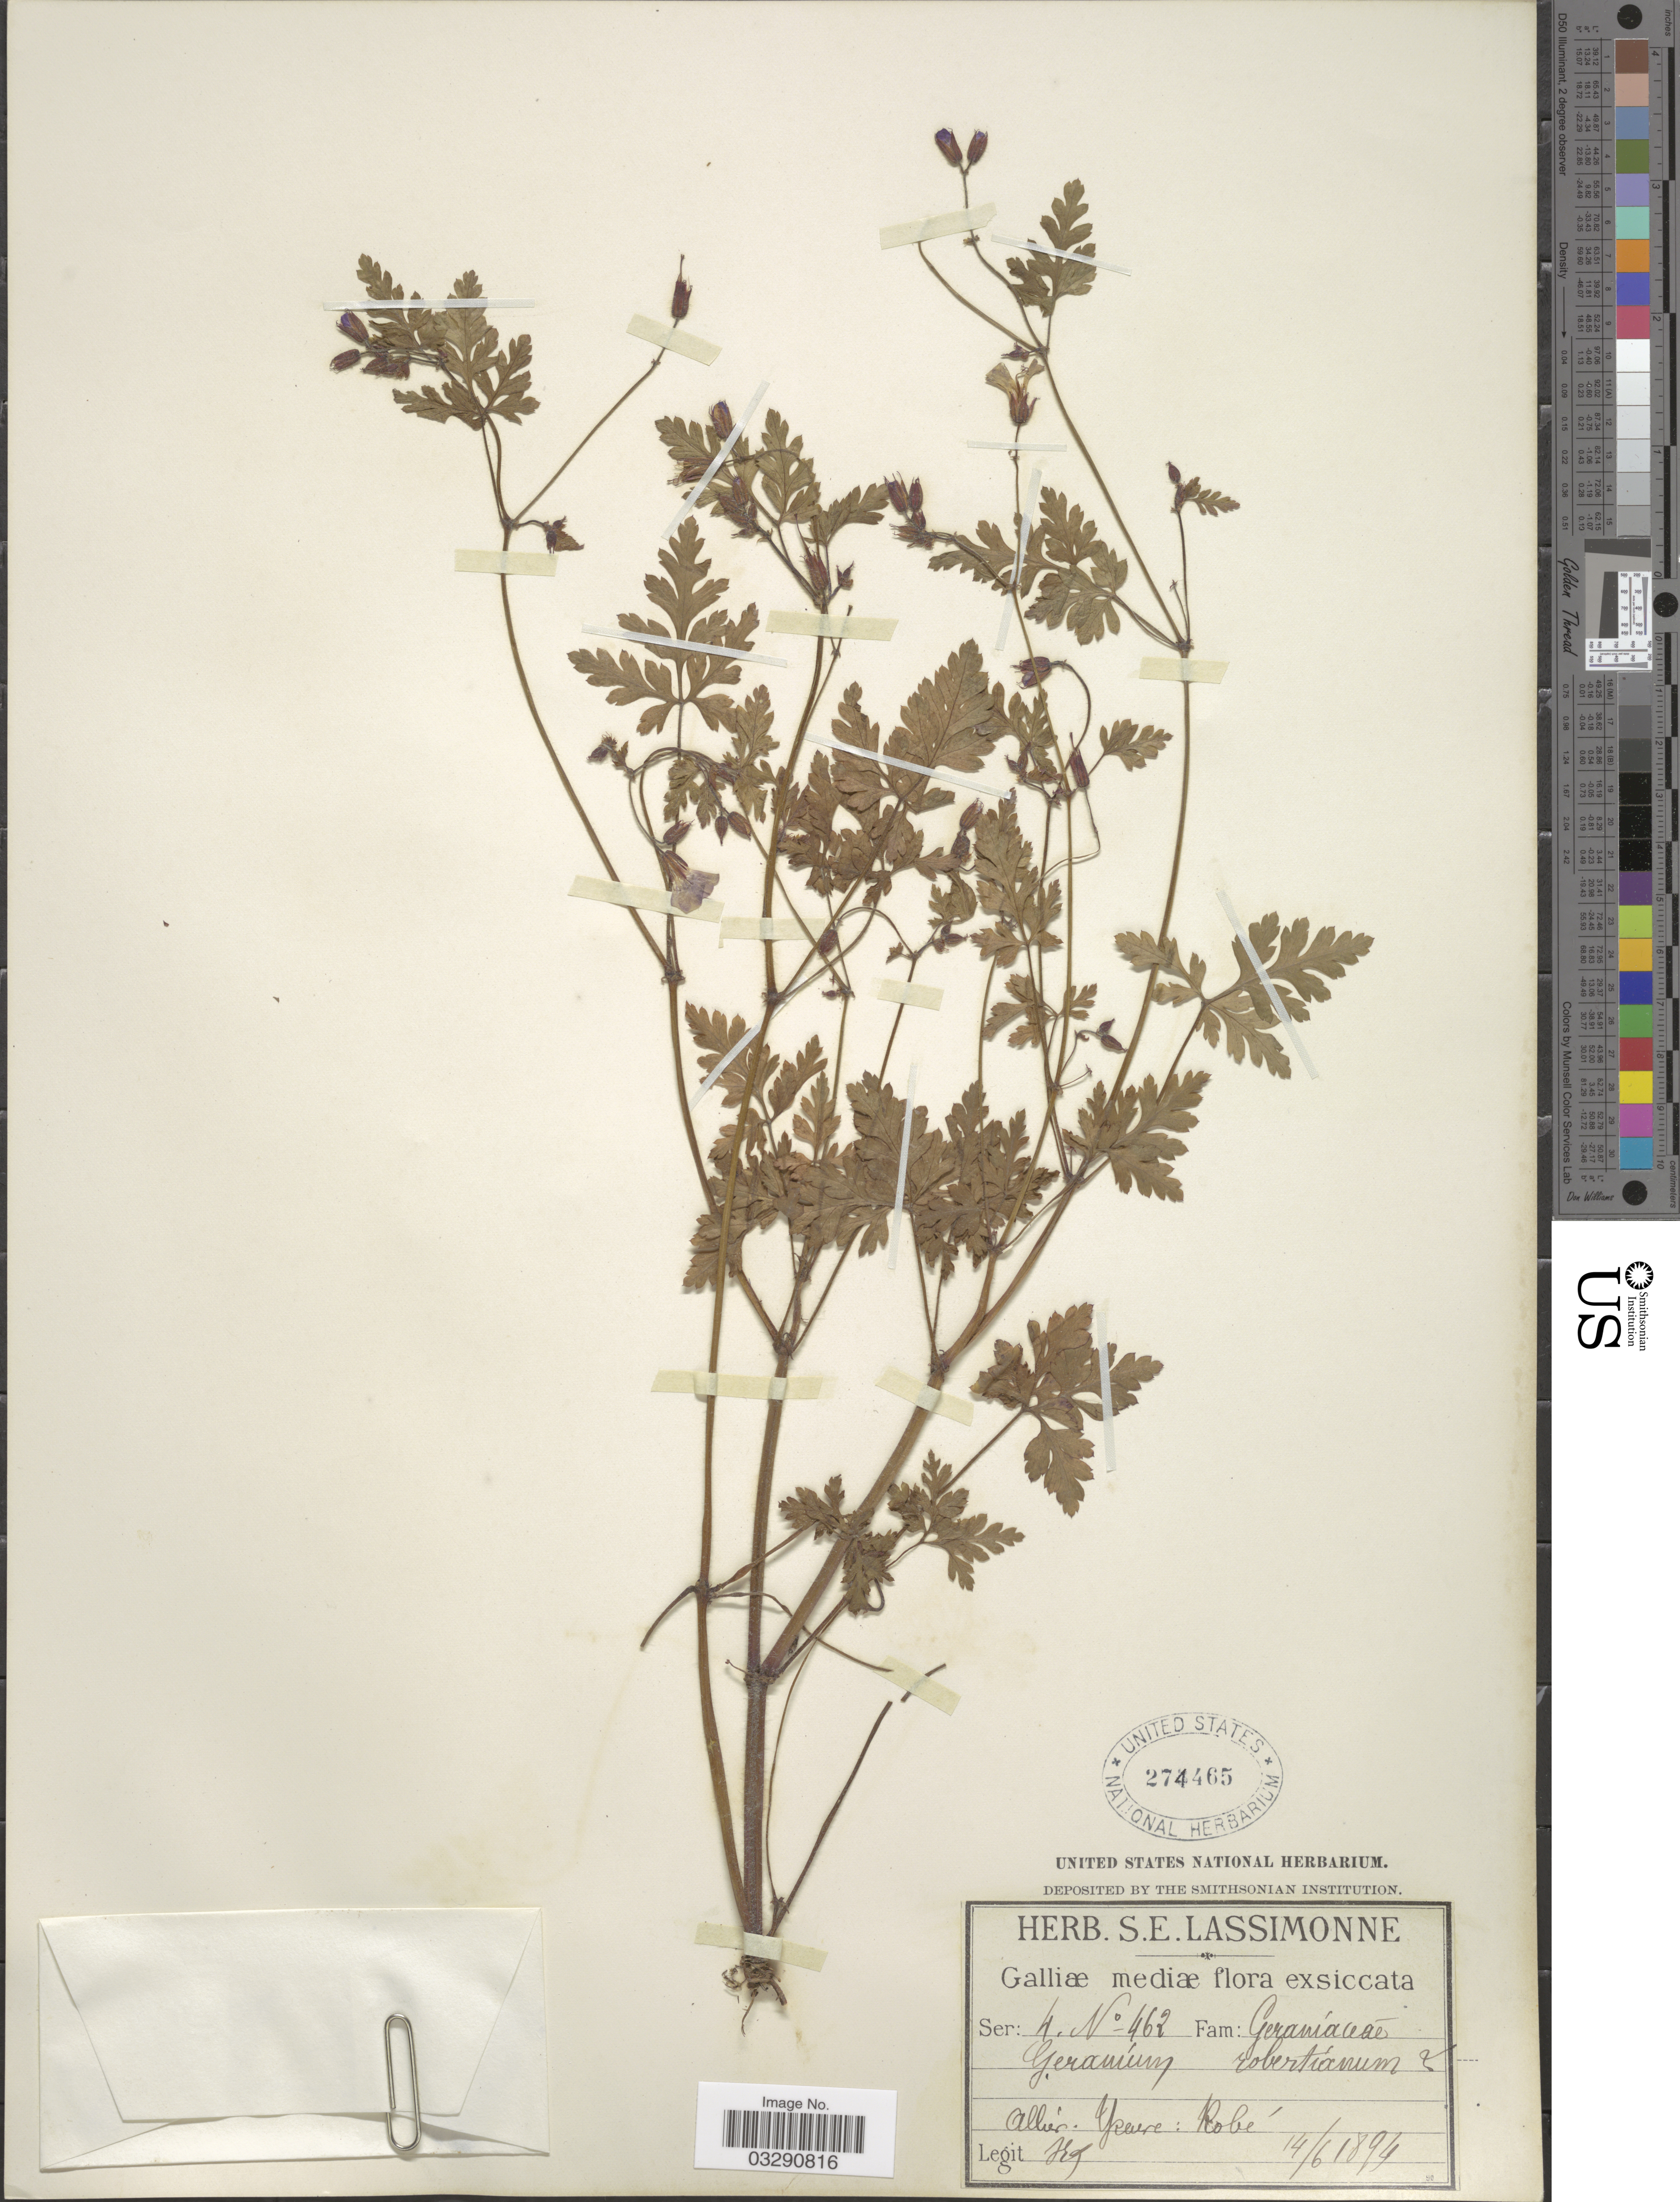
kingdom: Plantae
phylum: Tracheophyta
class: Magnoliopsida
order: Geraniales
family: Geraniaceae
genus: Geranium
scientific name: Geranium robertianum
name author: L.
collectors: S. Lassimonne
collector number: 462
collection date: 1894-06-14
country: France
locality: Galliæ, Allier - Yzeure: Robé.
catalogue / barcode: US 274465